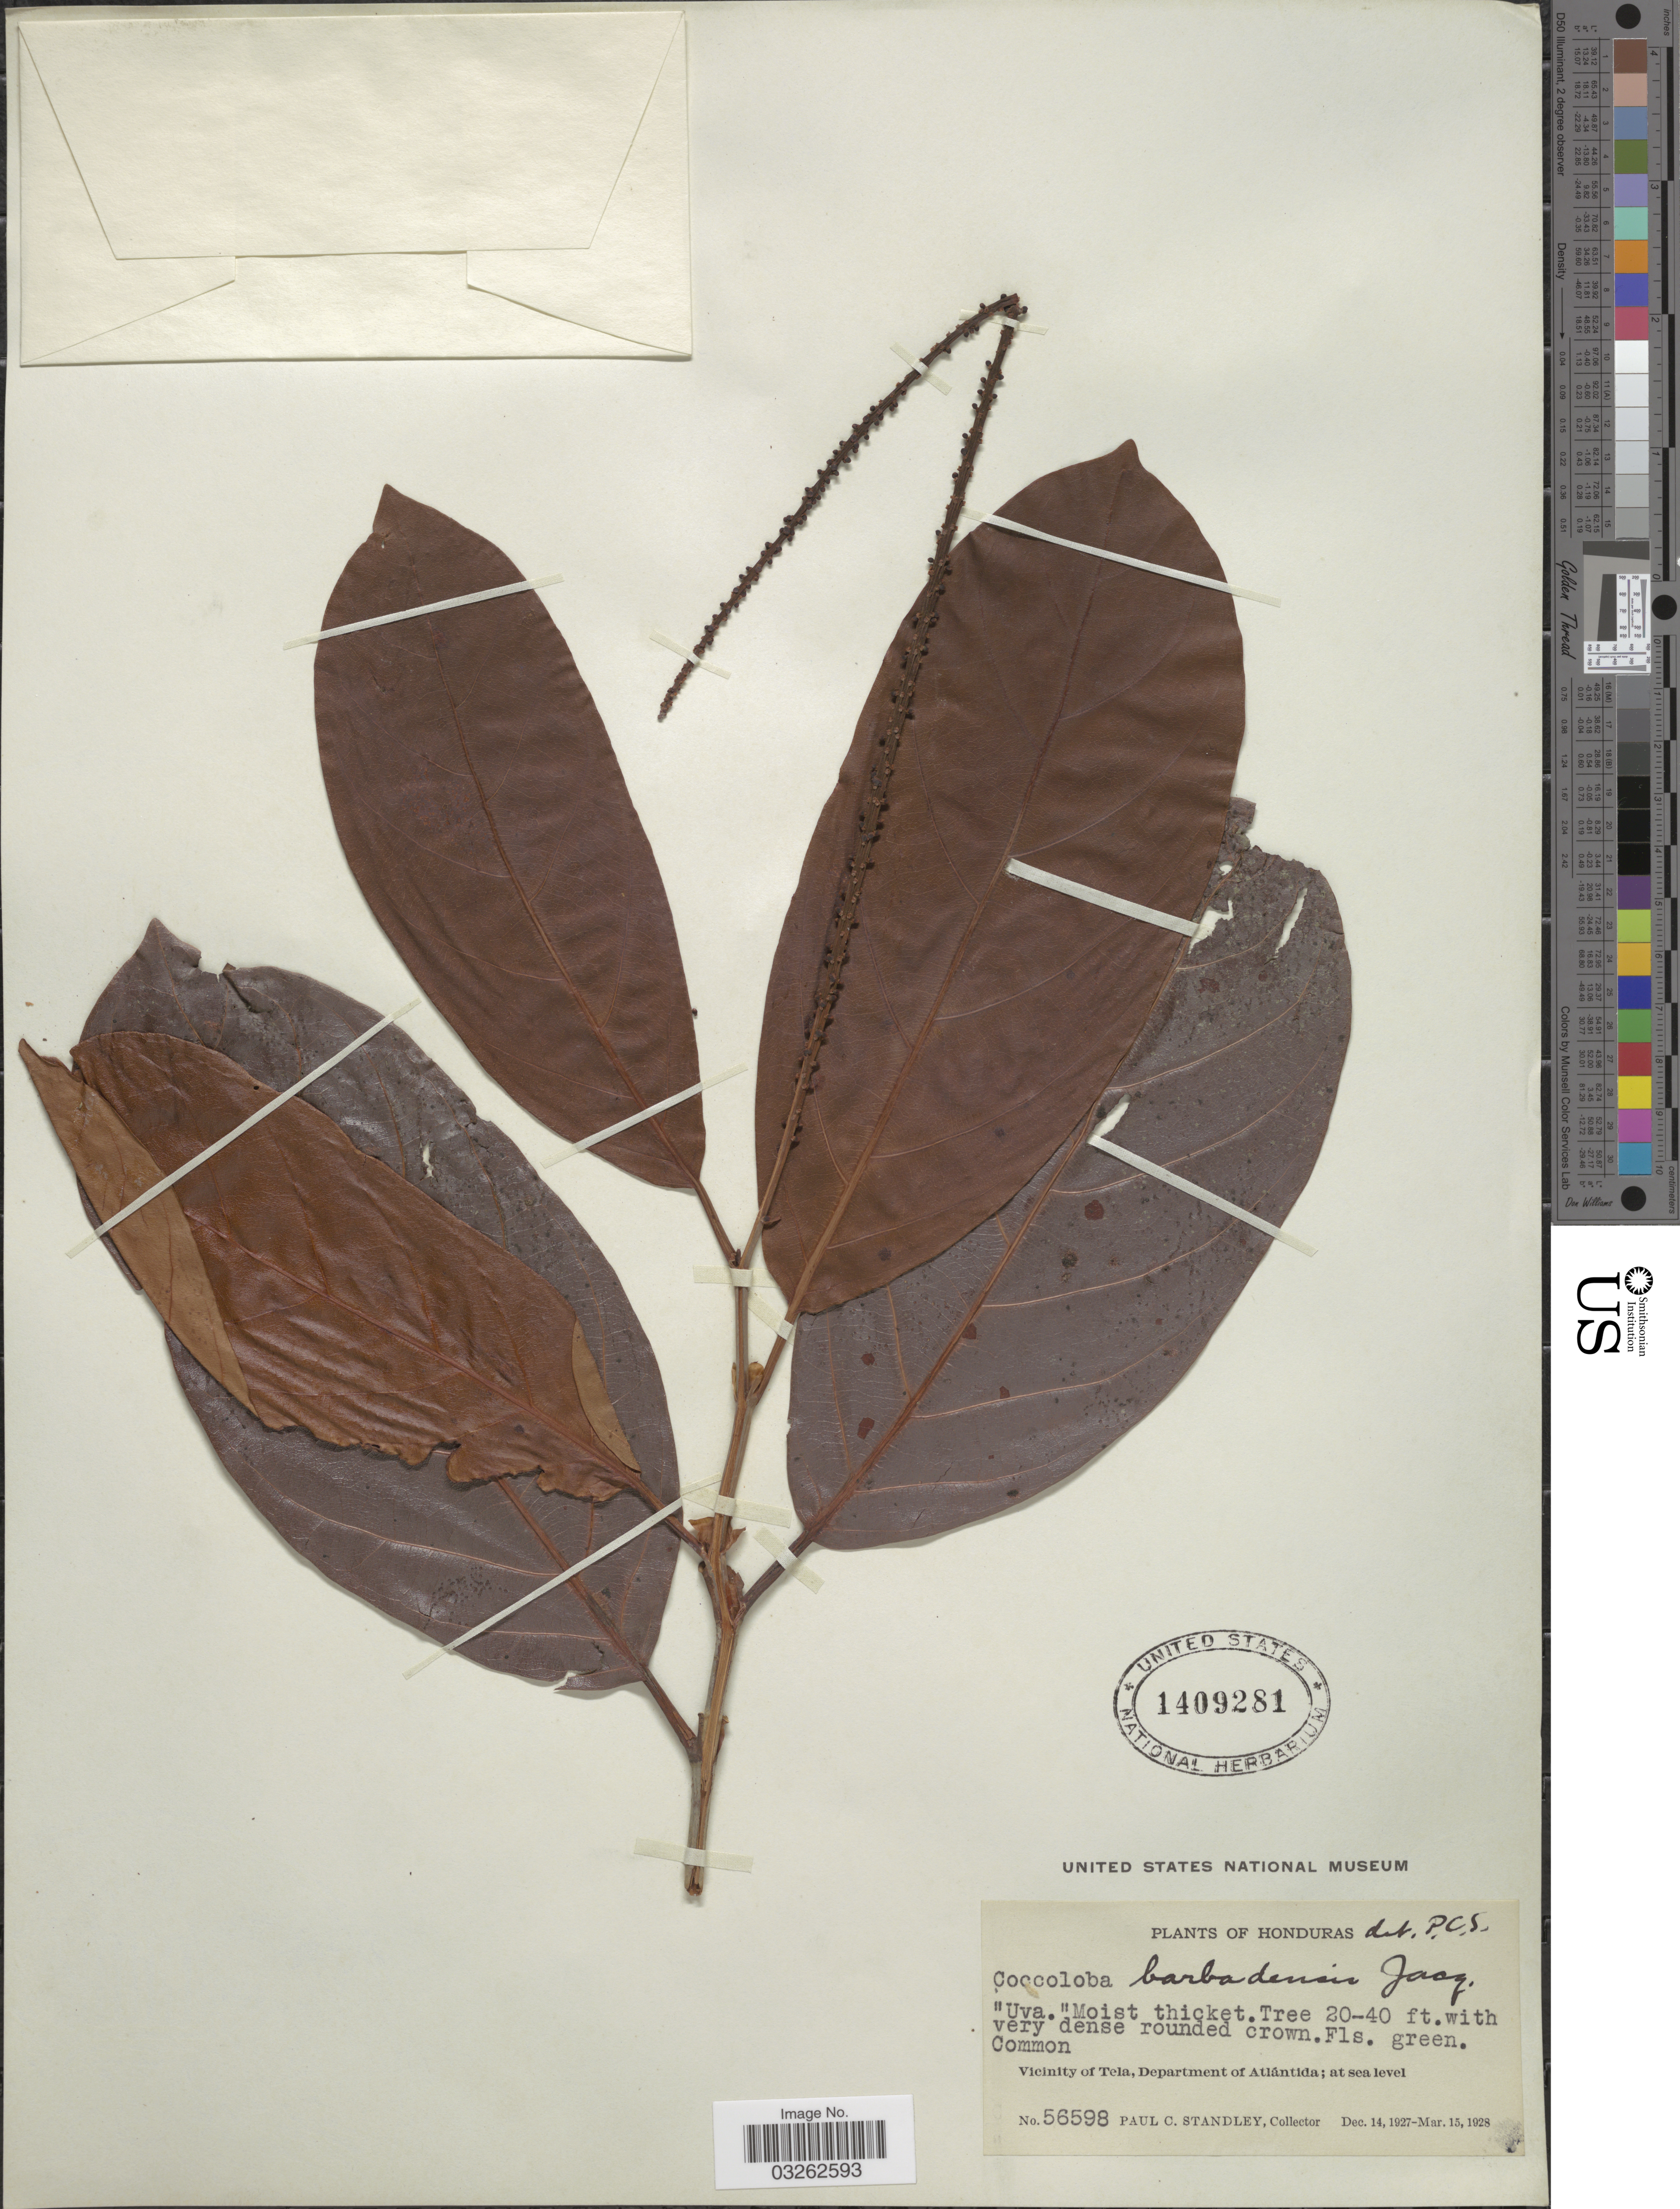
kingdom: Plantae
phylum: Tracheophyta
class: Magnoliopsida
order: Caryophyllales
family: Polygonaceae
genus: Coccoloba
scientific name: Coccoloba barbadensis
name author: Jacq.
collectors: P. C. Standley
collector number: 56598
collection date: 1927-12-14/1928-03-15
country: Honduras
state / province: Atlántida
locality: Vicinity of Tela, Department of Atlántida.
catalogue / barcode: US 1409281